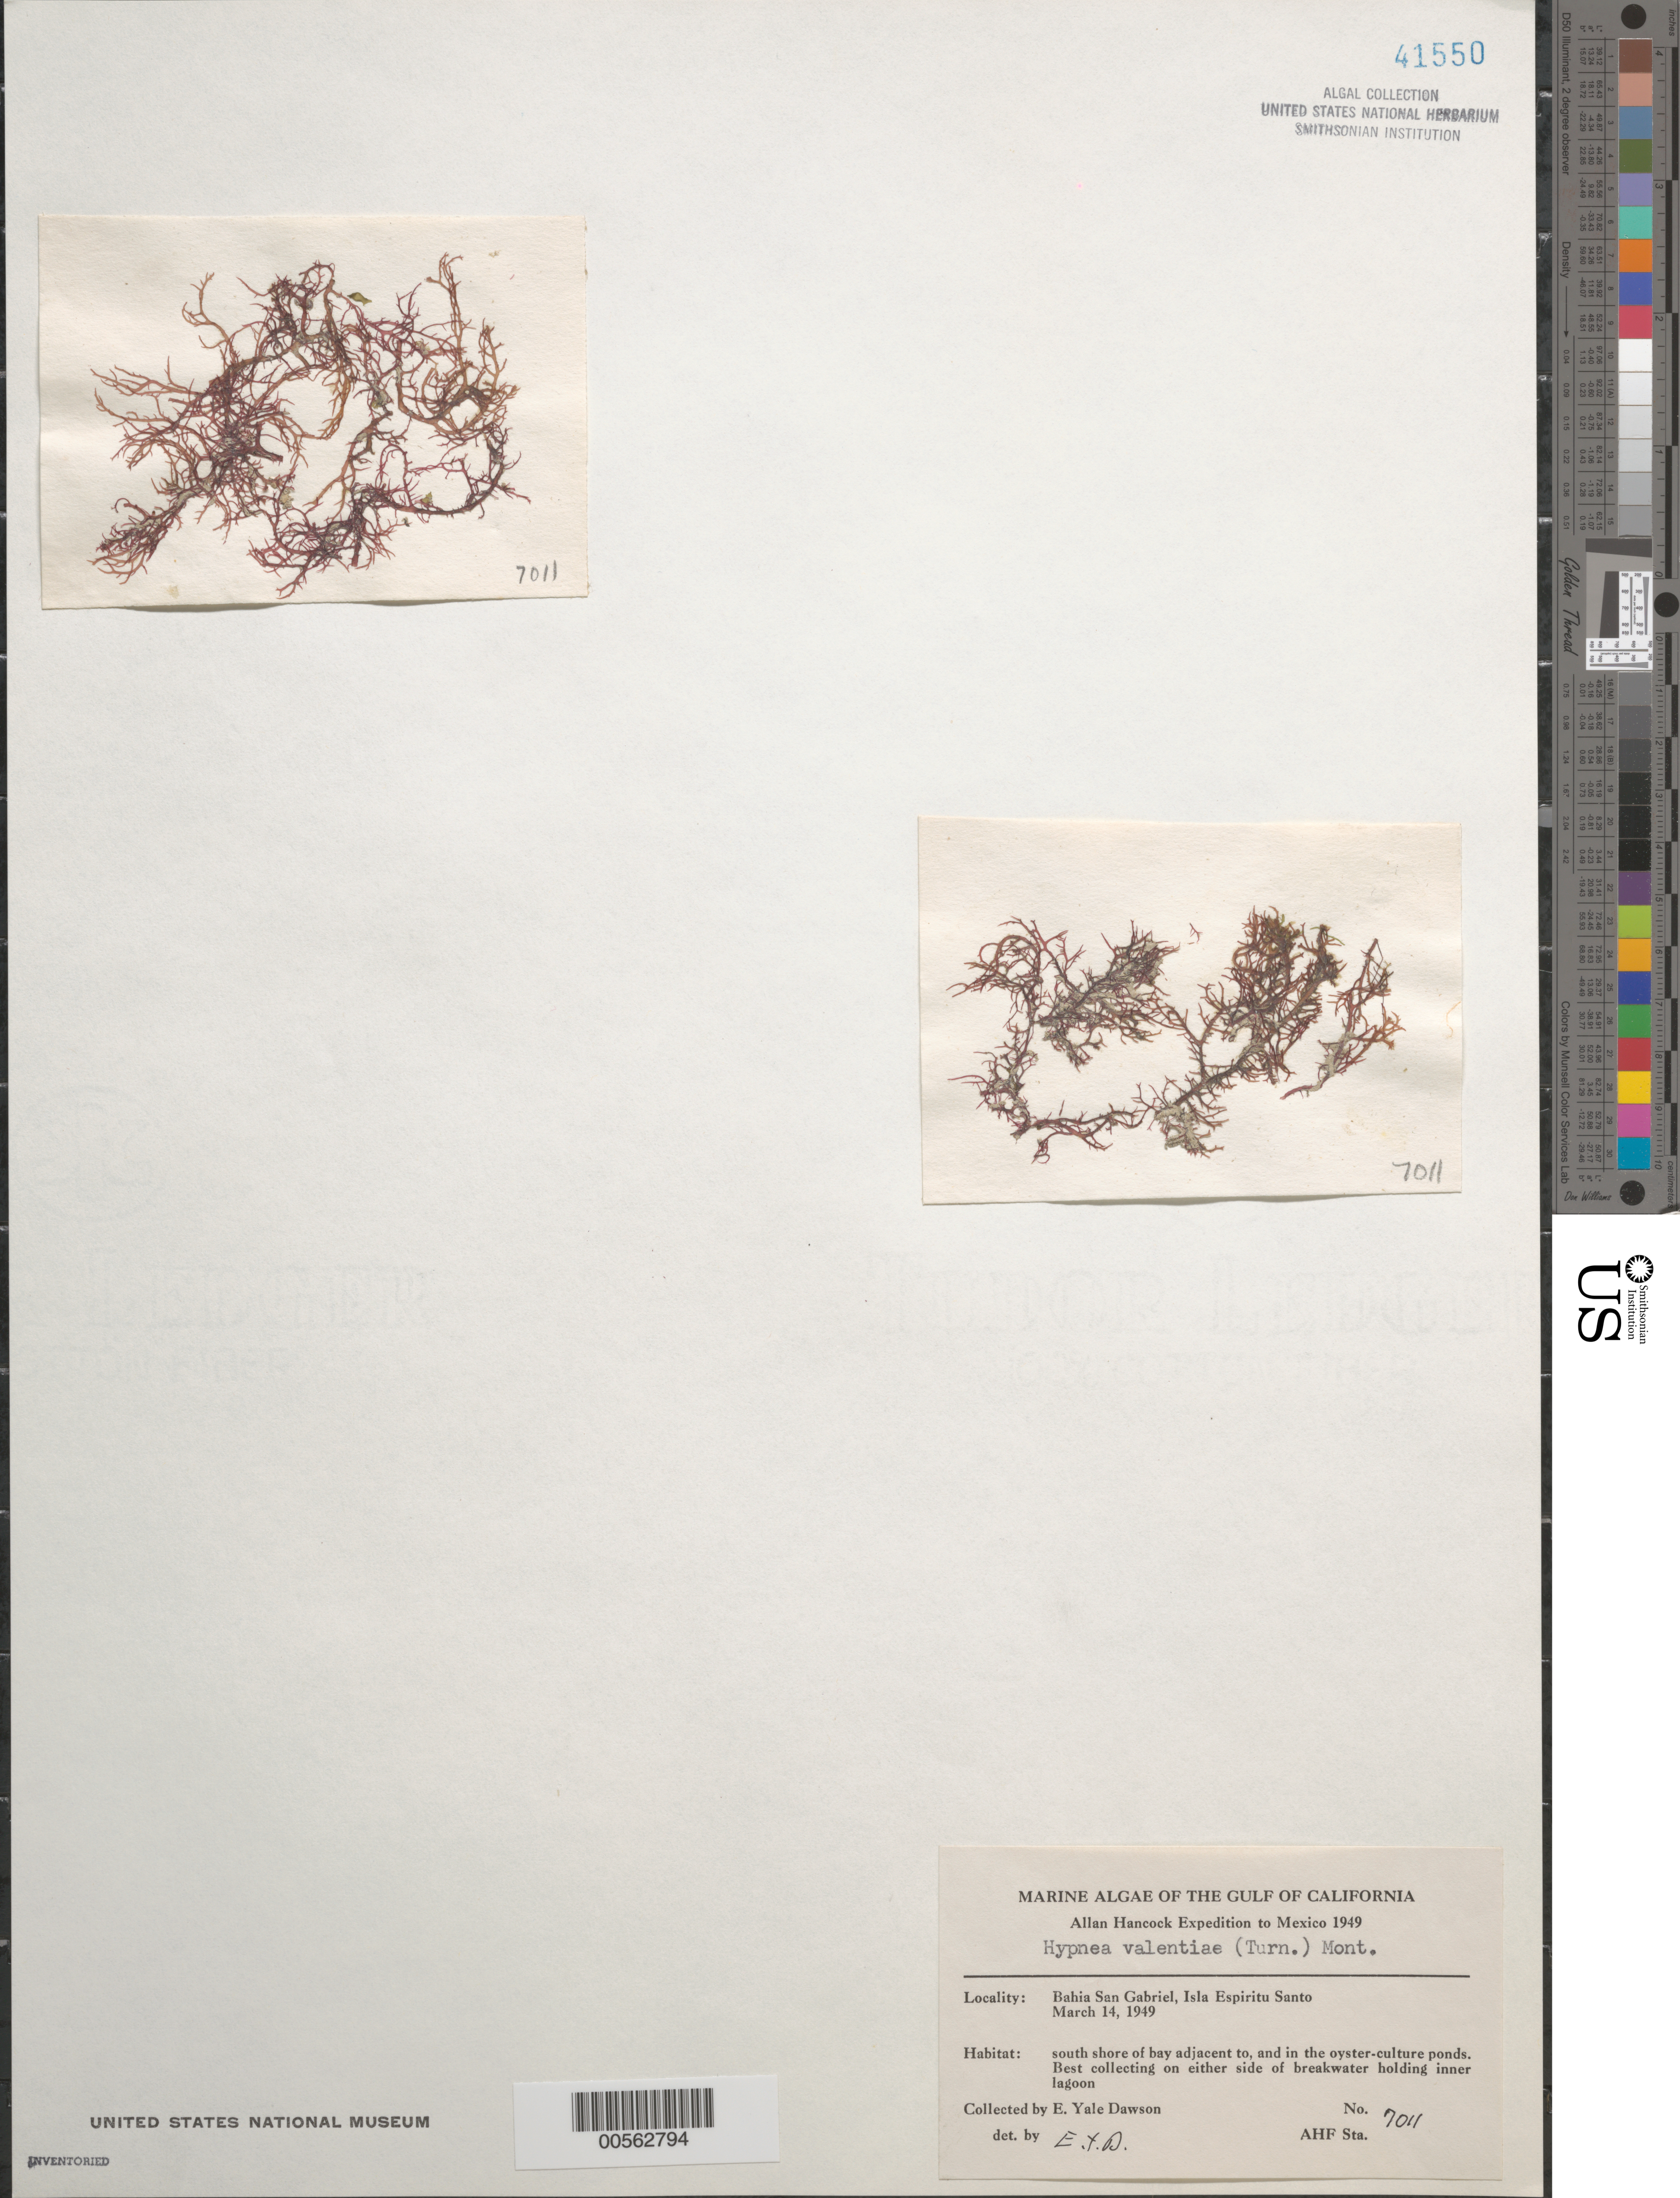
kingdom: Plantae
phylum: Rhodophyta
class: Florideophyceae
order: Gigartinales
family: Cystocloniaceae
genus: Hypnea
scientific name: Hypnea valentiae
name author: (Turner) Mont.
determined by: Dawson, E. Y.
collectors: E. Y. Dawson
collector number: EYD 7011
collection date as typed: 14 Mar 1949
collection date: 1949-03-14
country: Mexico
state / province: Baja California Sur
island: Isla Espiritu Santo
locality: Bahia San Gabriel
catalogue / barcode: US 41550